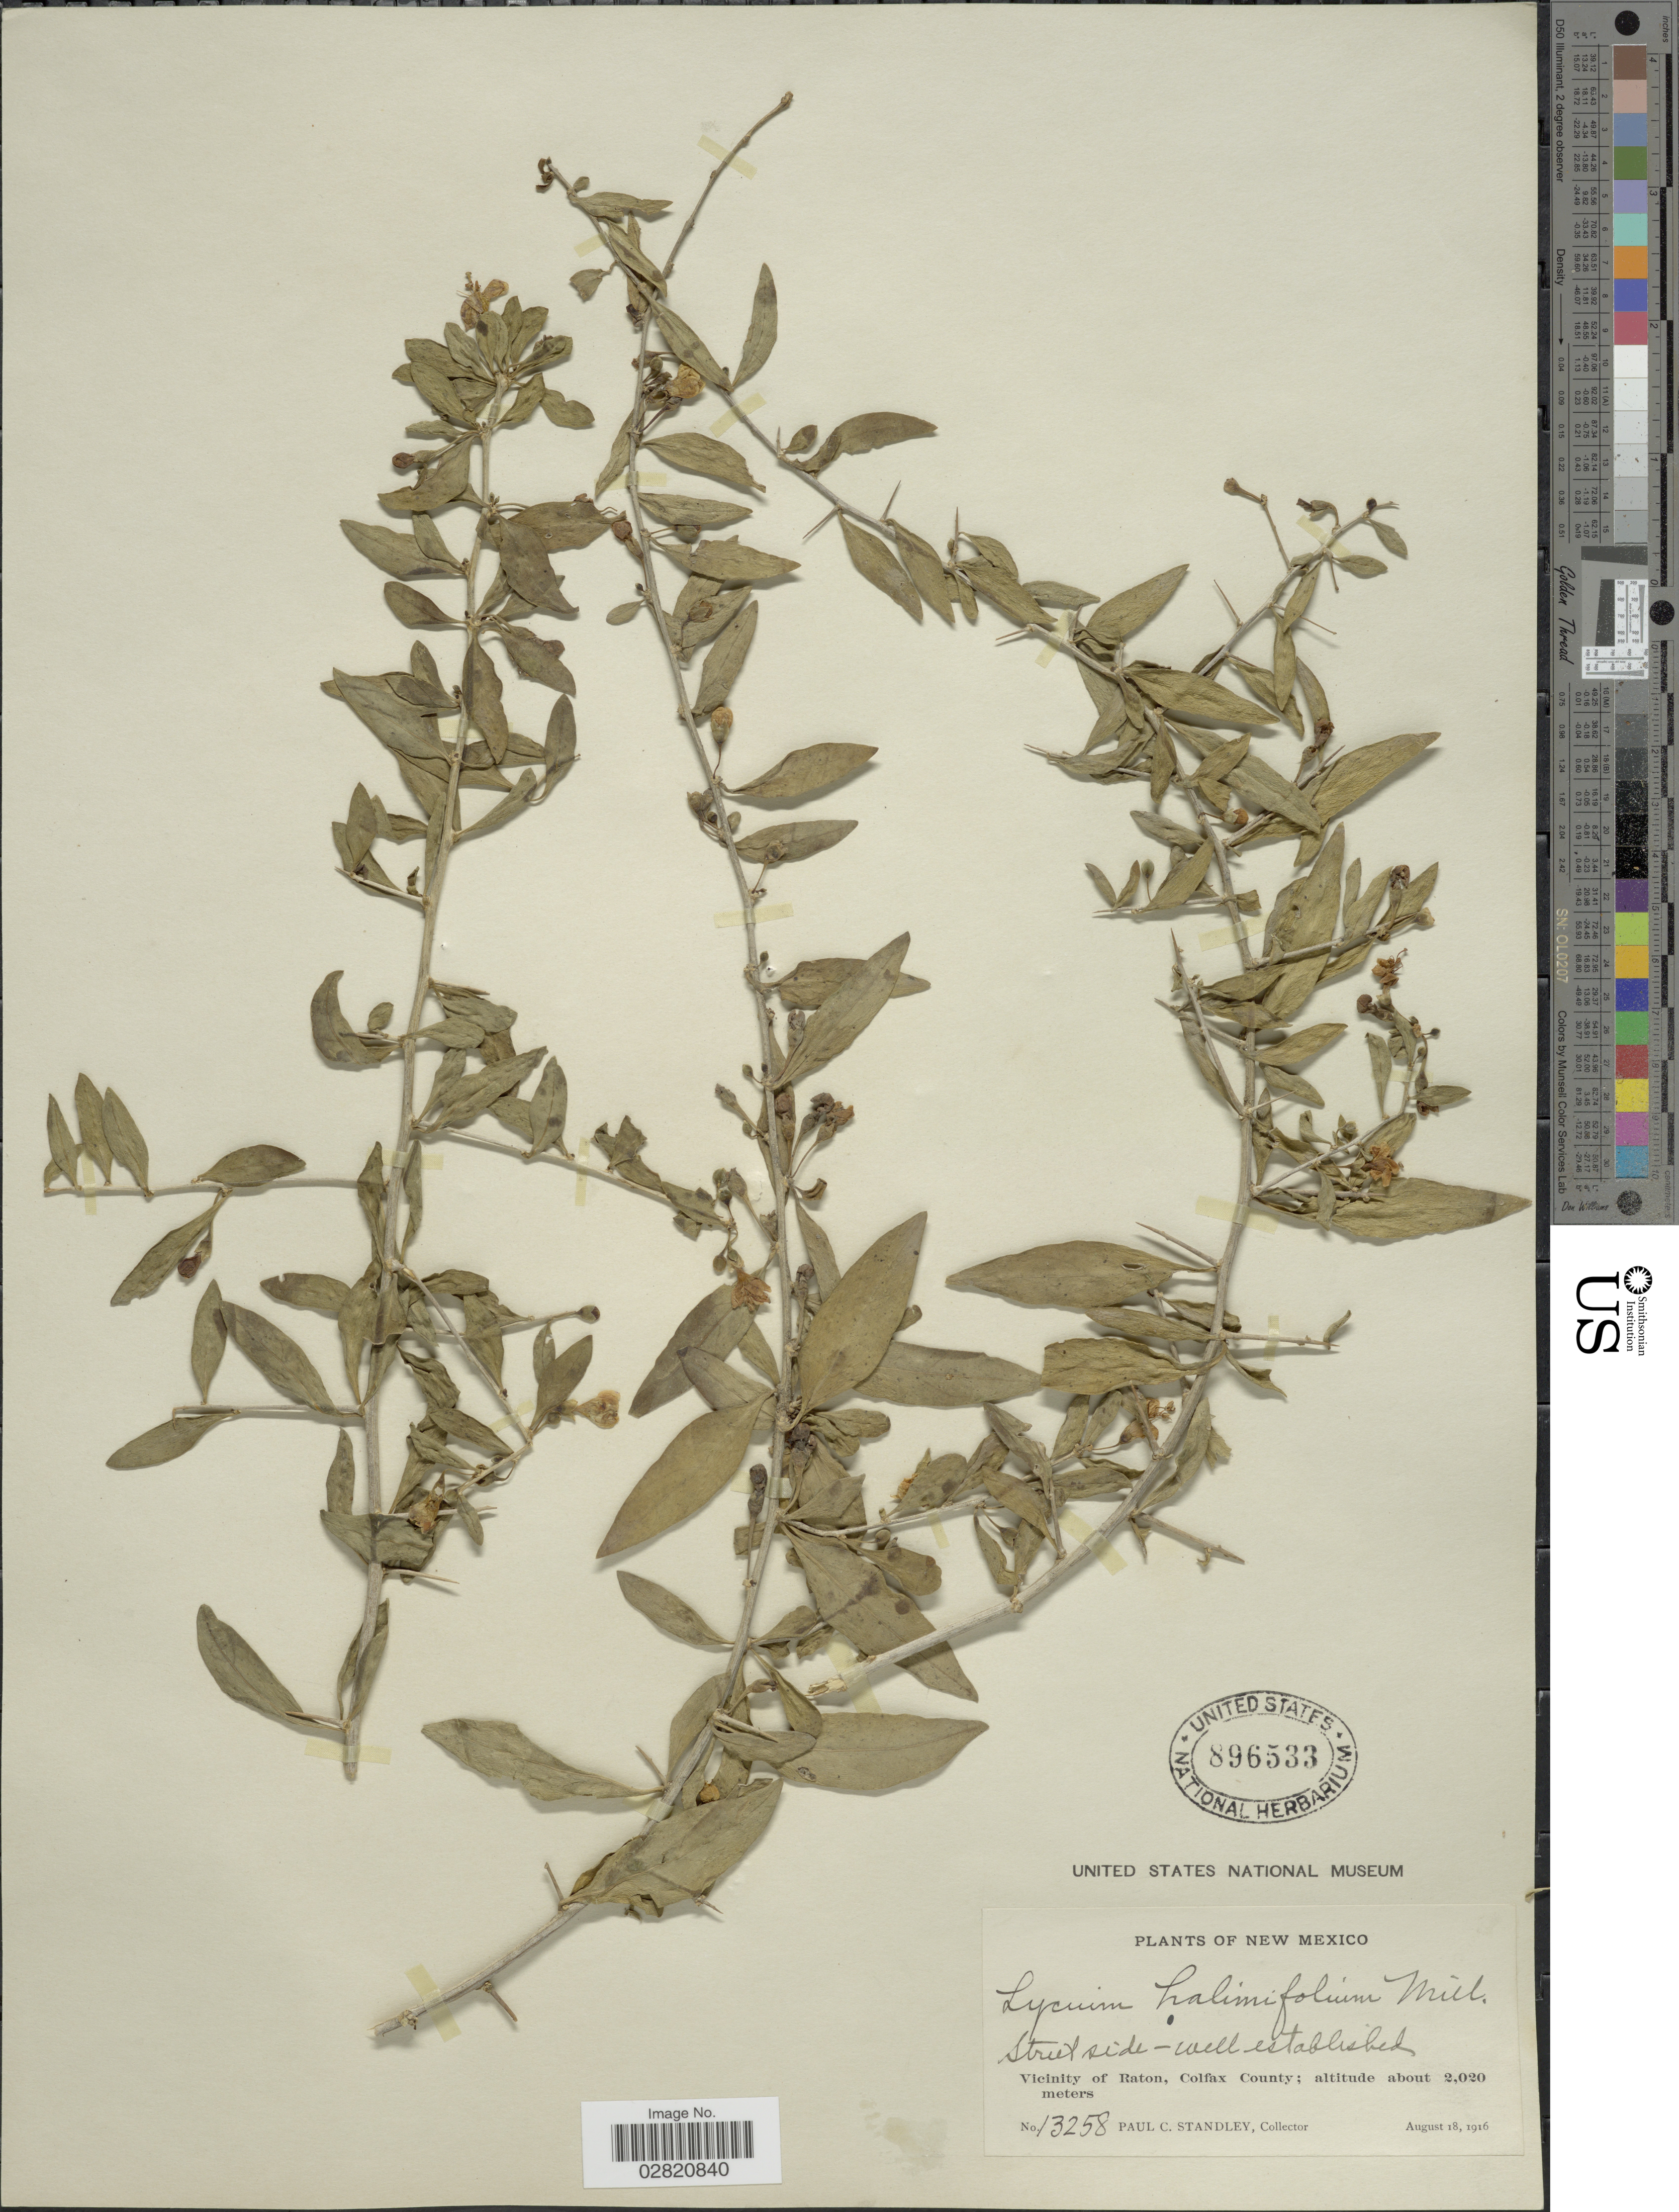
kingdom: Plantae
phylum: Tracheophyta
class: Magnoliopsida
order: Solanales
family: Solanaceae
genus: Lycium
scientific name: Lycium barbarum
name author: L.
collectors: P. C. Standley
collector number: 13258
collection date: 1916-08-18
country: United States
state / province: New Mexico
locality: Street side - well established. Vicinity of Raton, Colfax County.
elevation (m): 2020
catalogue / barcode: US 896533